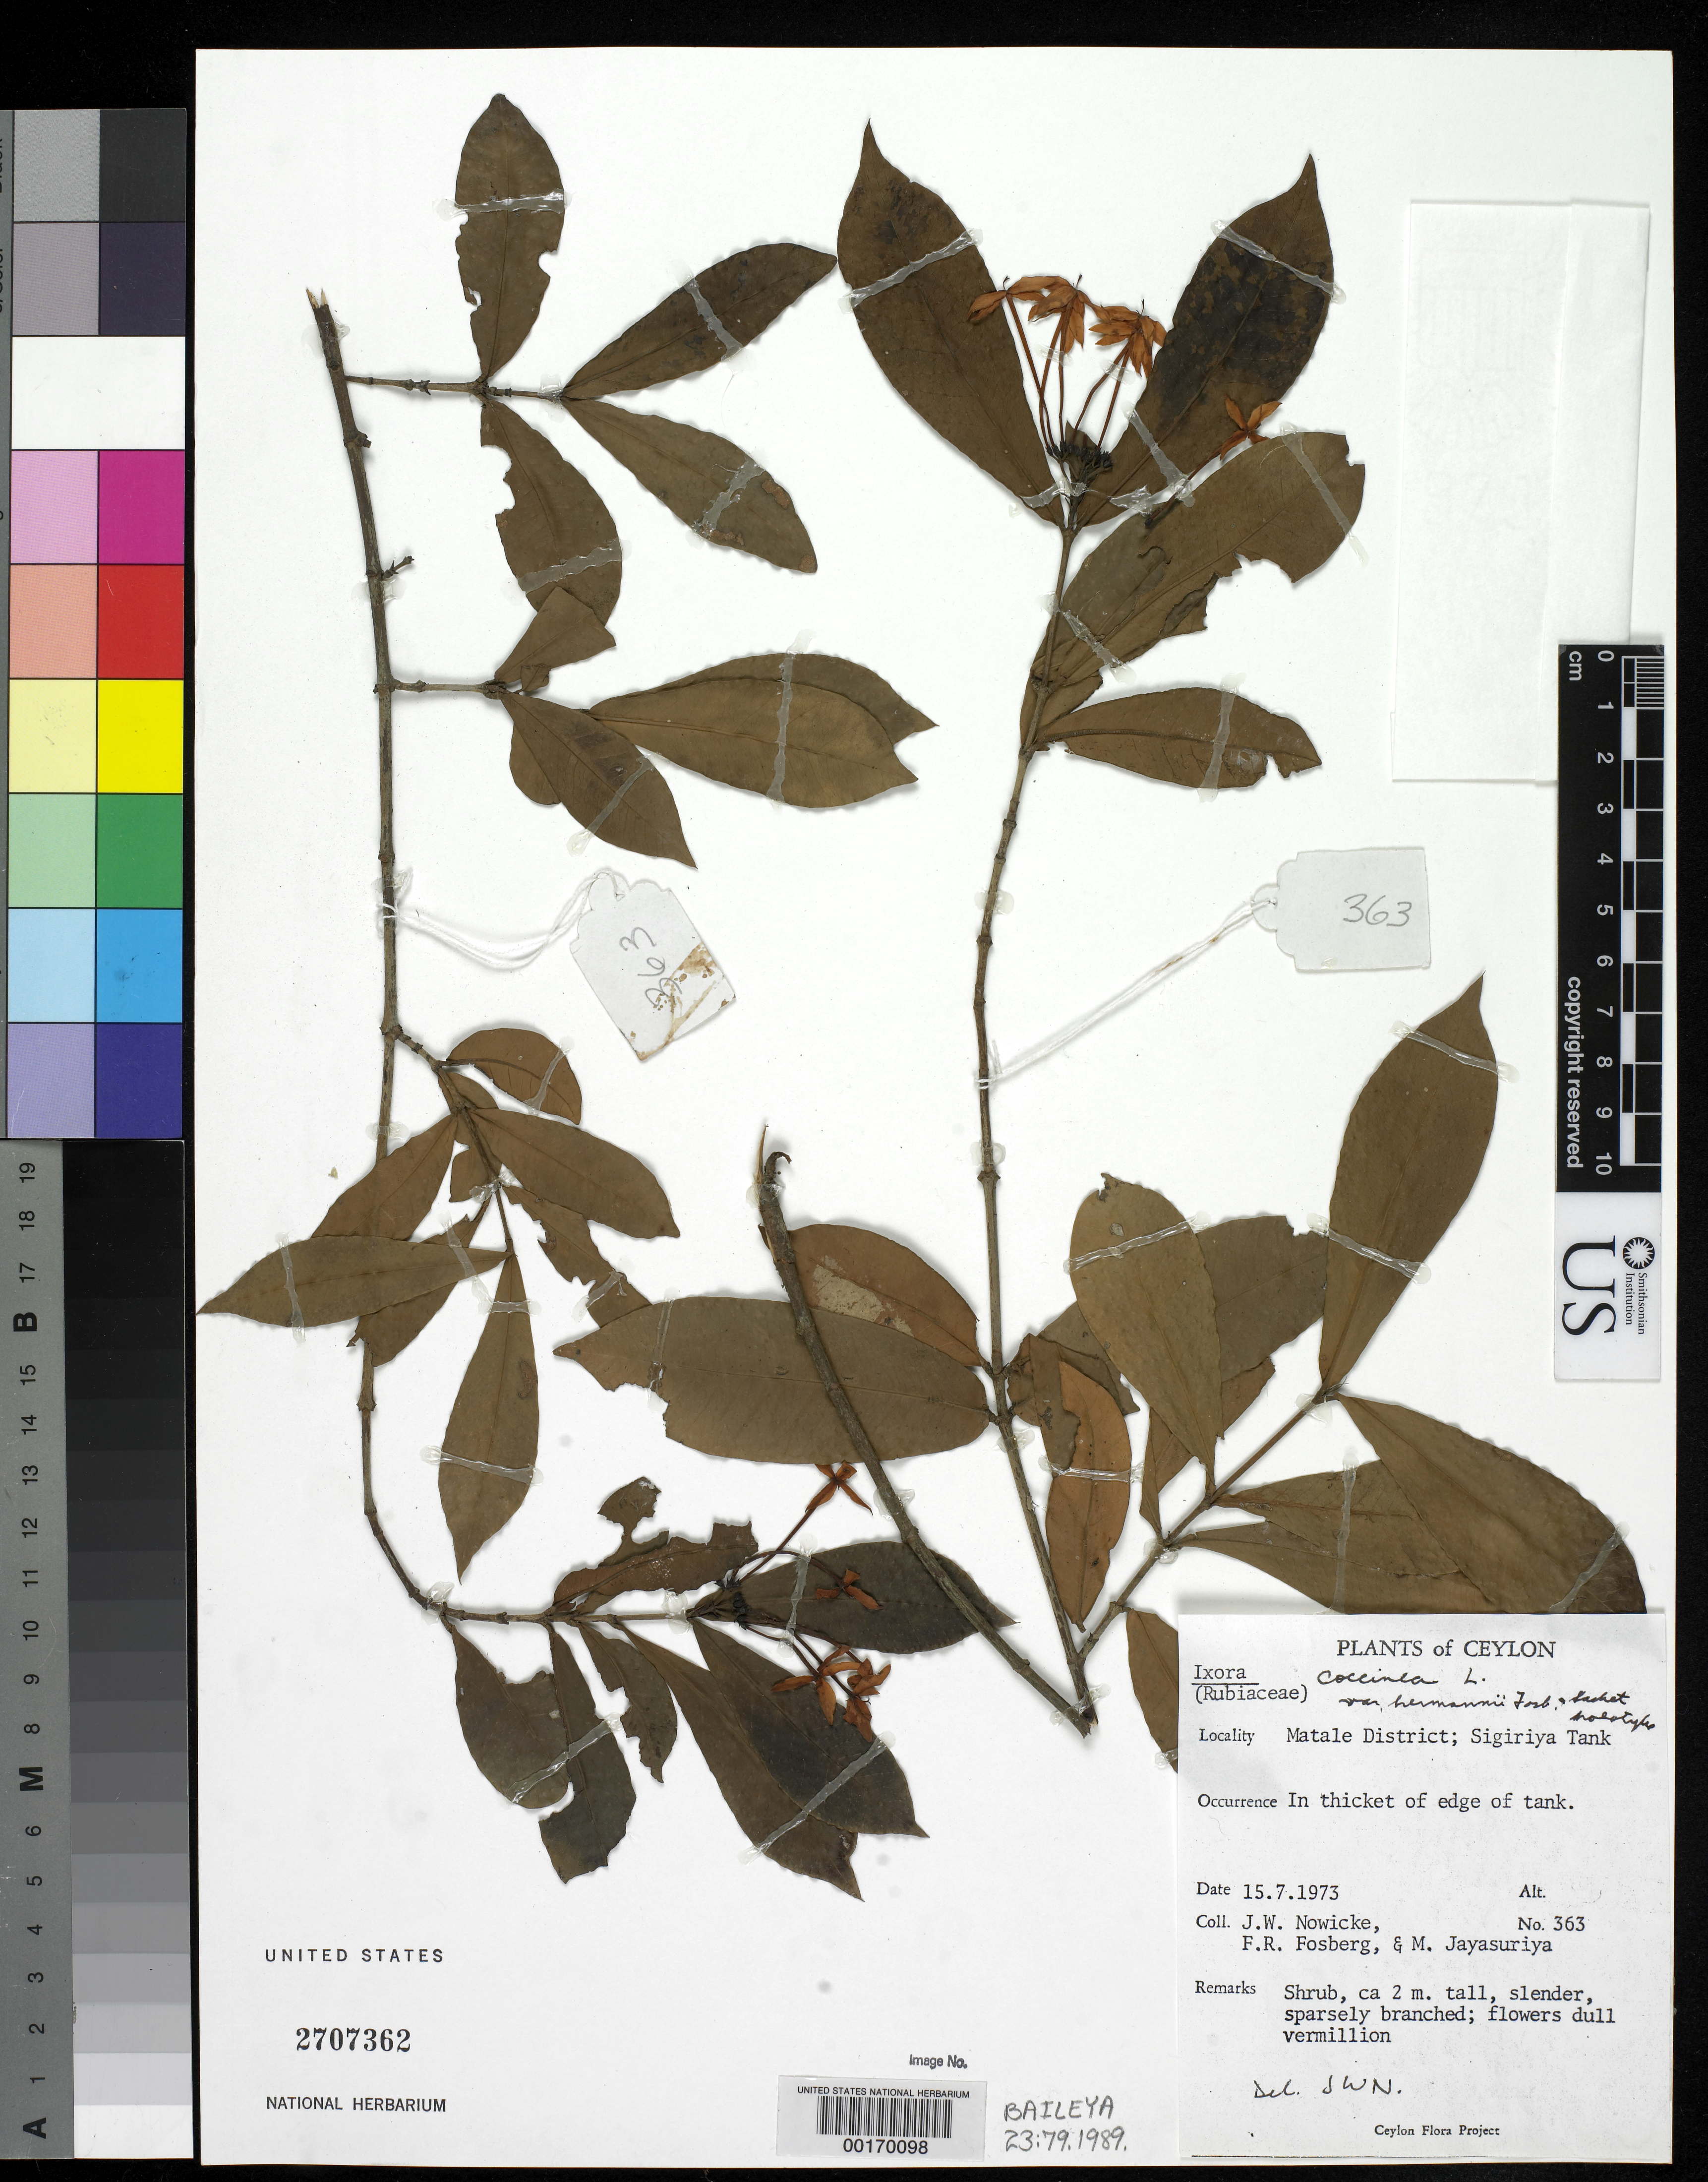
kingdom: Plantae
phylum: Tracheophyta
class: Magnoliopsida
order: Gentianales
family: Rubiaceae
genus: Ixora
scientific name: Ixora coccinea var. hermannii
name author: Fosberg & Sachet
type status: Holotype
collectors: J. W. Nowicke, F. R. Fosberg & A. H. Jayasuriya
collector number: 363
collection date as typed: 15 Jul 1973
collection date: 1973-07-15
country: Sri Lanka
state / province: Central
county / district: Matale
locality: Sigiriya Tank.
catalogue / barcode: US 2707362